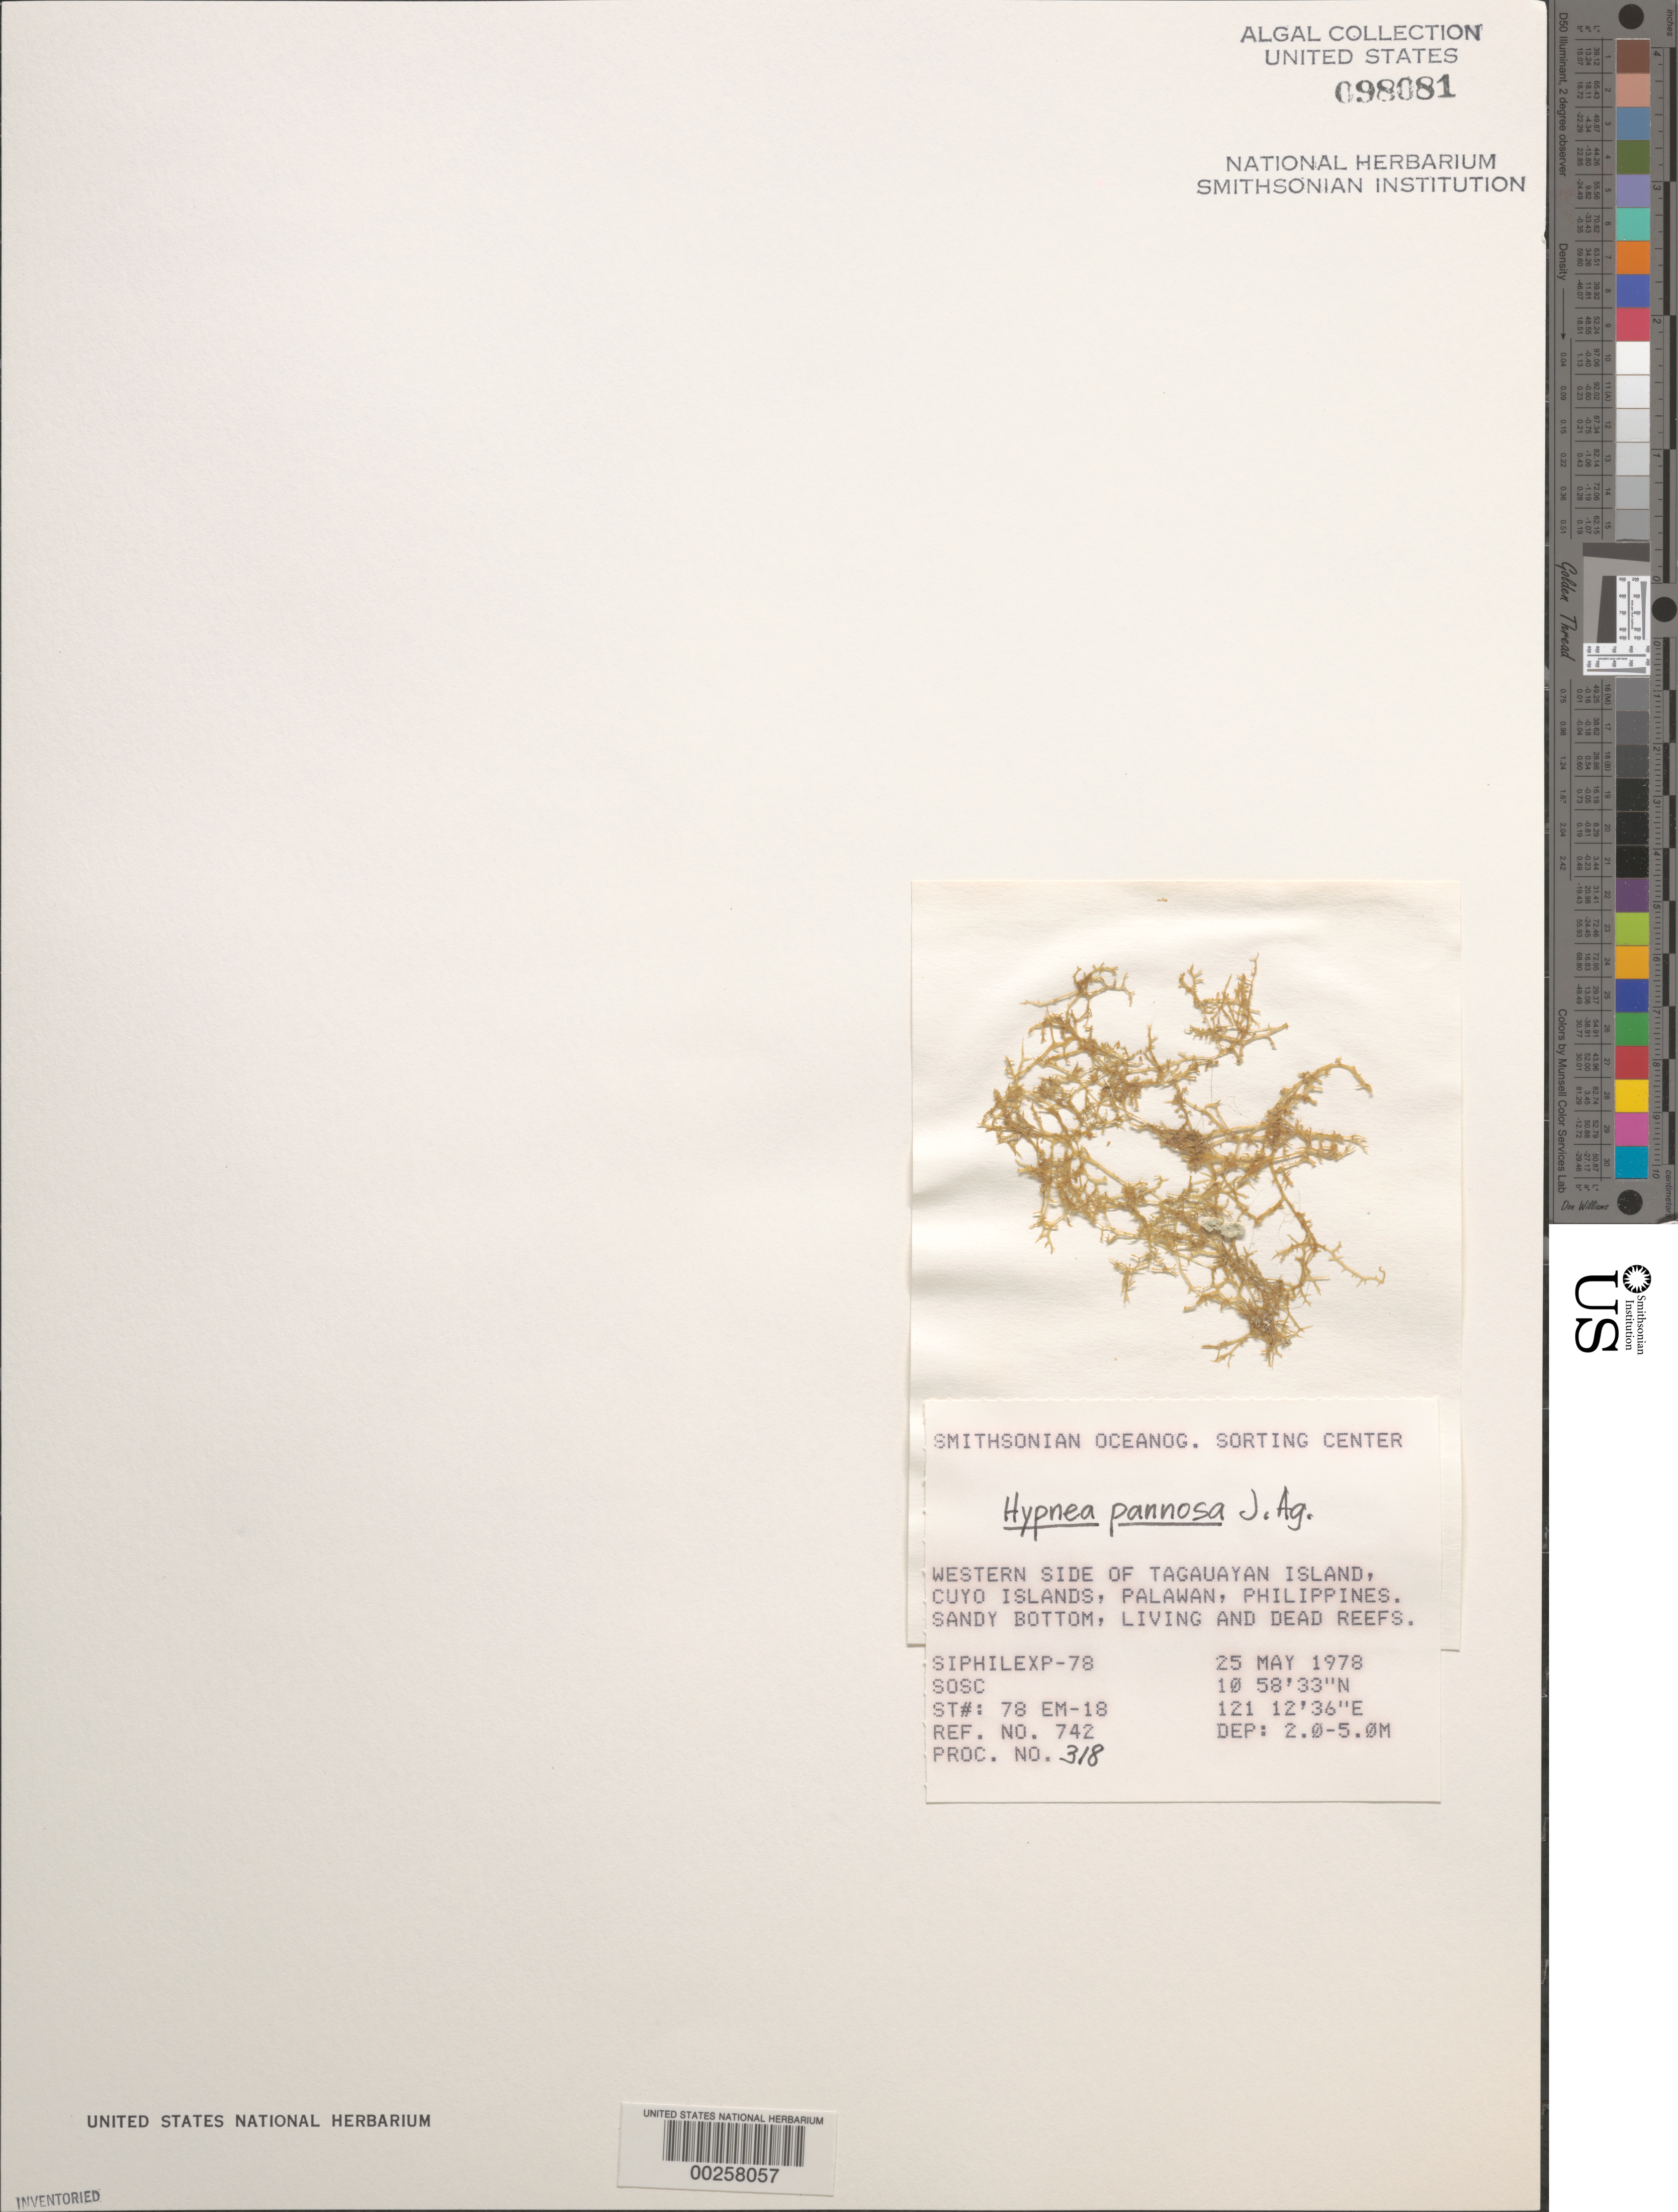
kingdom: Plantae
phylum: Rhodophyta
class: Florideophyceae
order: Gigartinales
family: Cystocloniaceae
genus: Hypnea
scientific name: Hypnea pannosa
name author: J. Agardh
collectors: SOSC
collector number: Station 78 EM-18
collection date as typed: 25 May 1978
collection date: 1978-05-25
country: Philippines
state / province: Mimaropa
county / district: Palawan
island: Tagauayan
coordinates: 10 58' 33" N, 121 12' 36" E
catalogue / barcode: US 98081